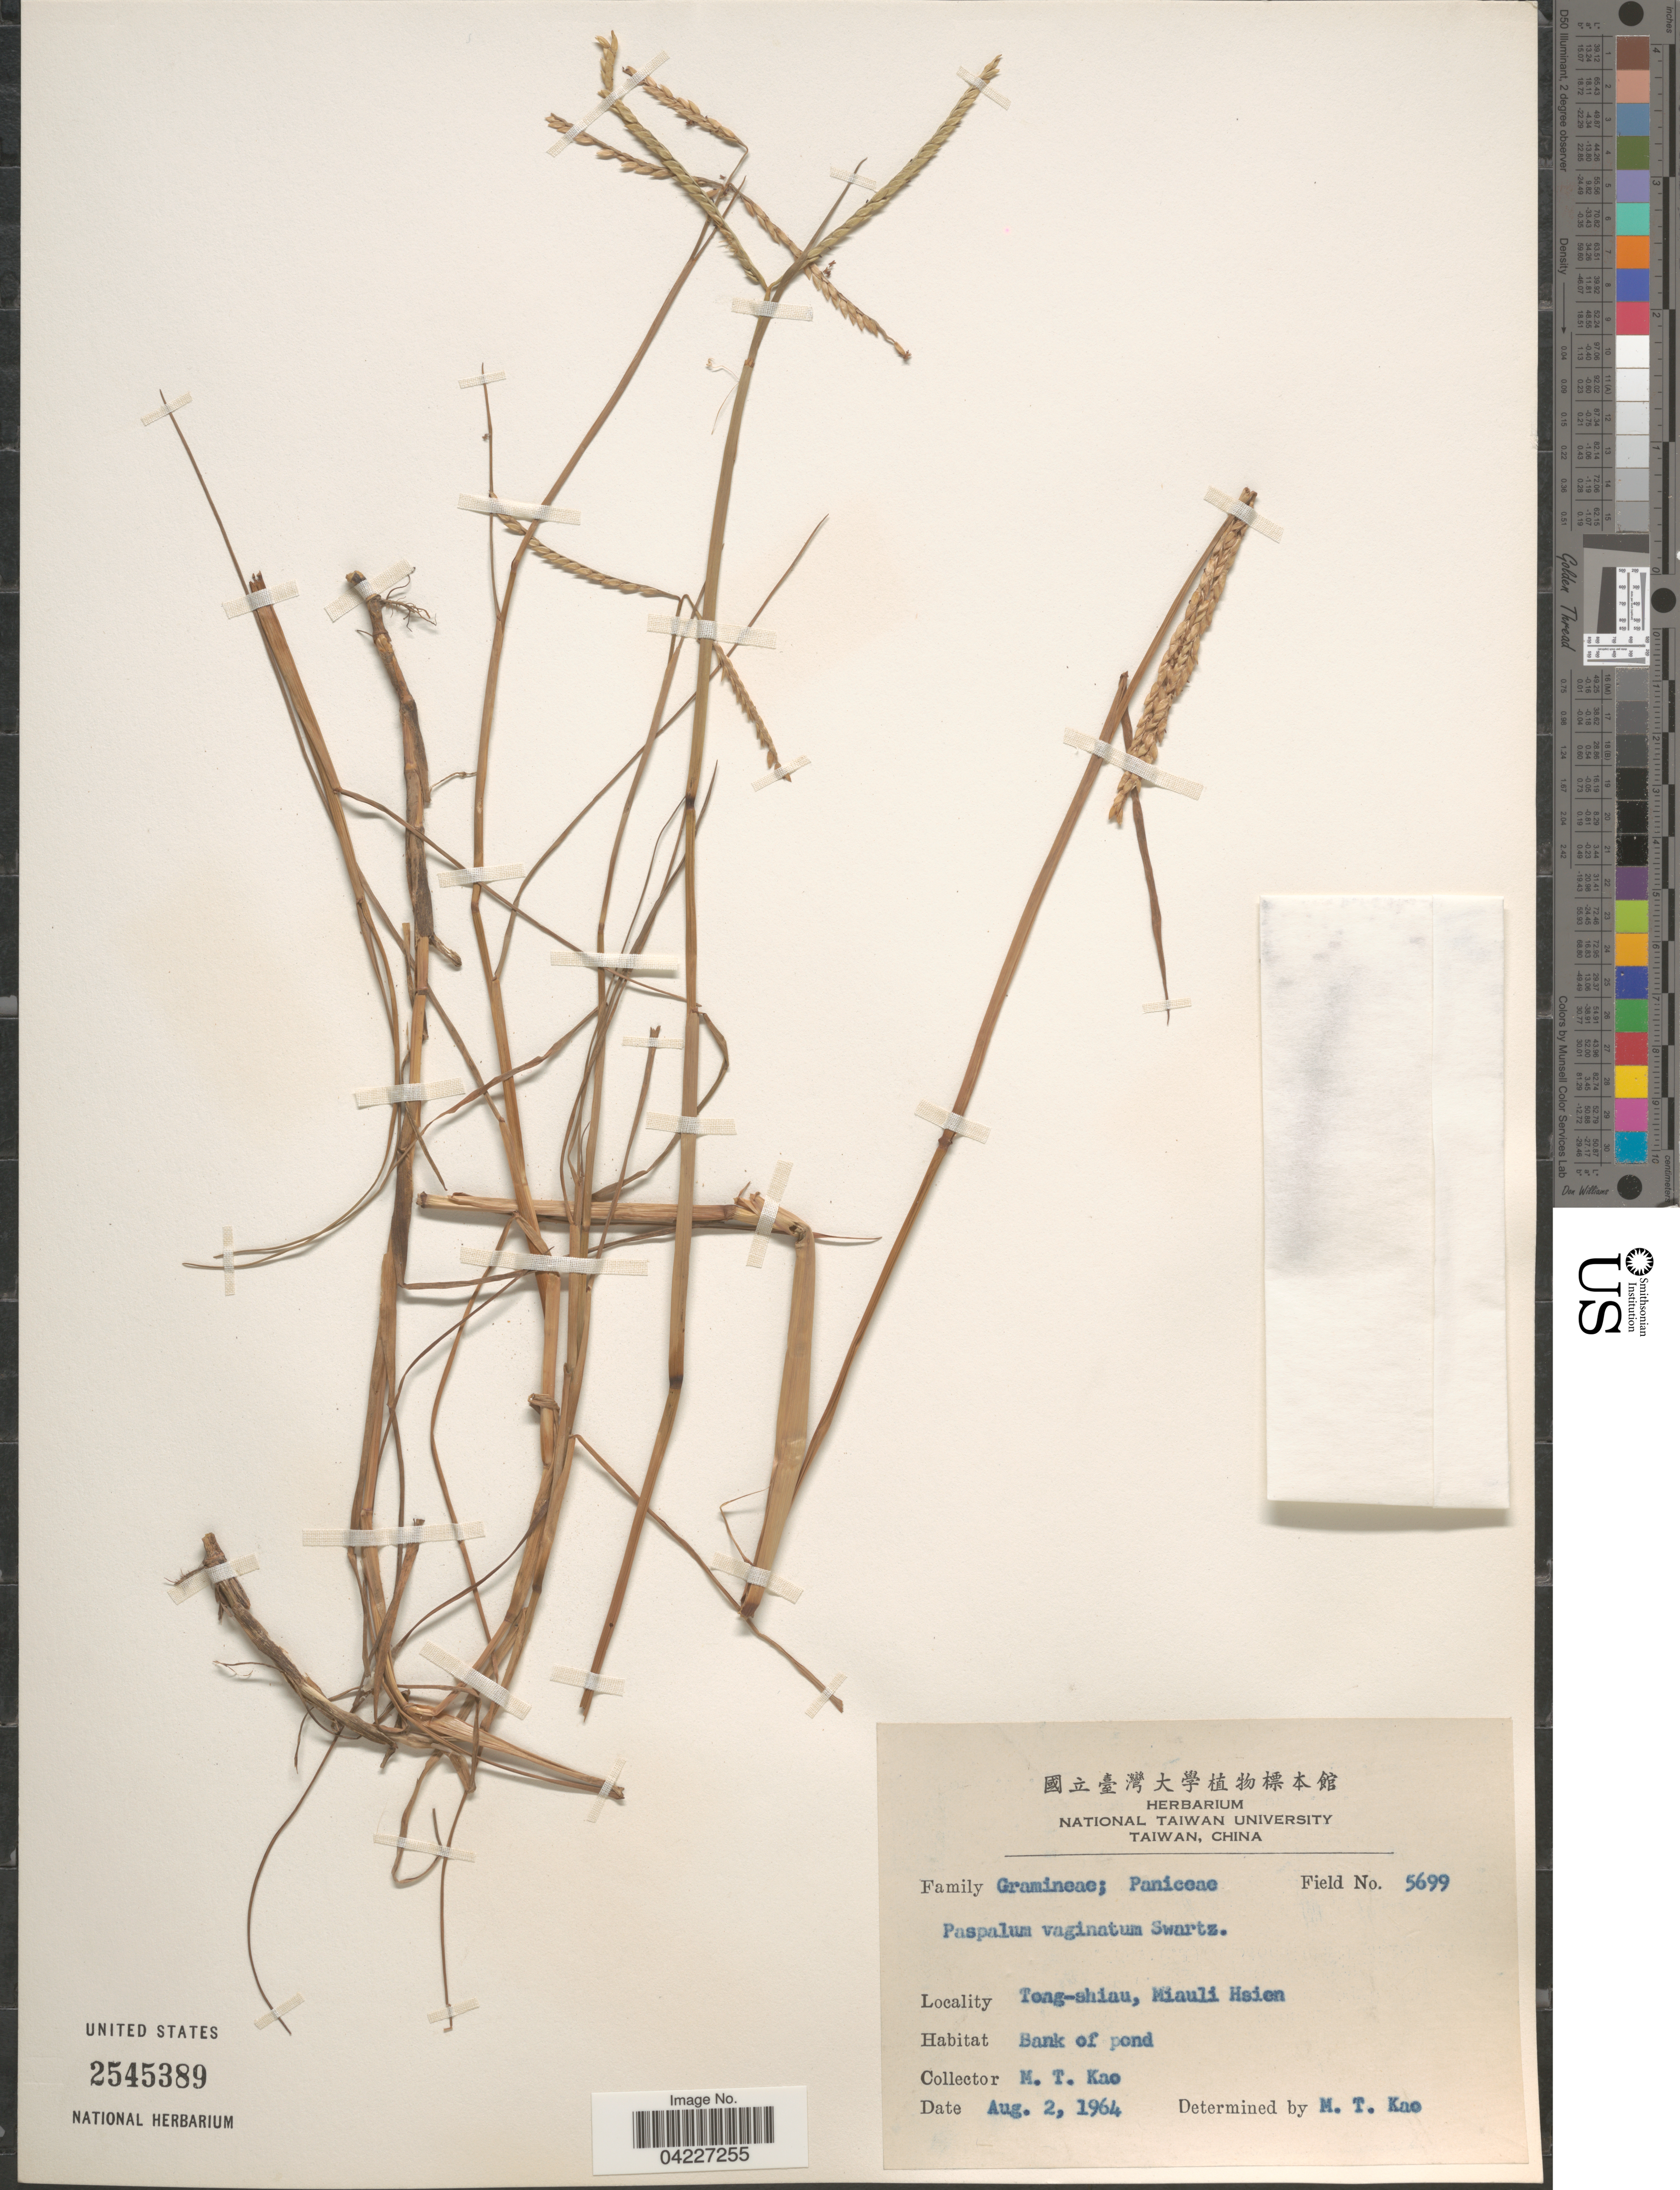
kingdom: Plantae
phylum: Tracheophyta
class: Liliopsida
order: Poales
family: Poaceae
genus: Paspalum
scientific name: Paspalum distichum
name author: L.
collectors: M. T. Kao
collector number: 5699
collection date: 1964-08-02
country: Taiwan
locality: Tong-shiau, Miauli Hsien. Bank of pond.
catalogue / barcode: US 2545389